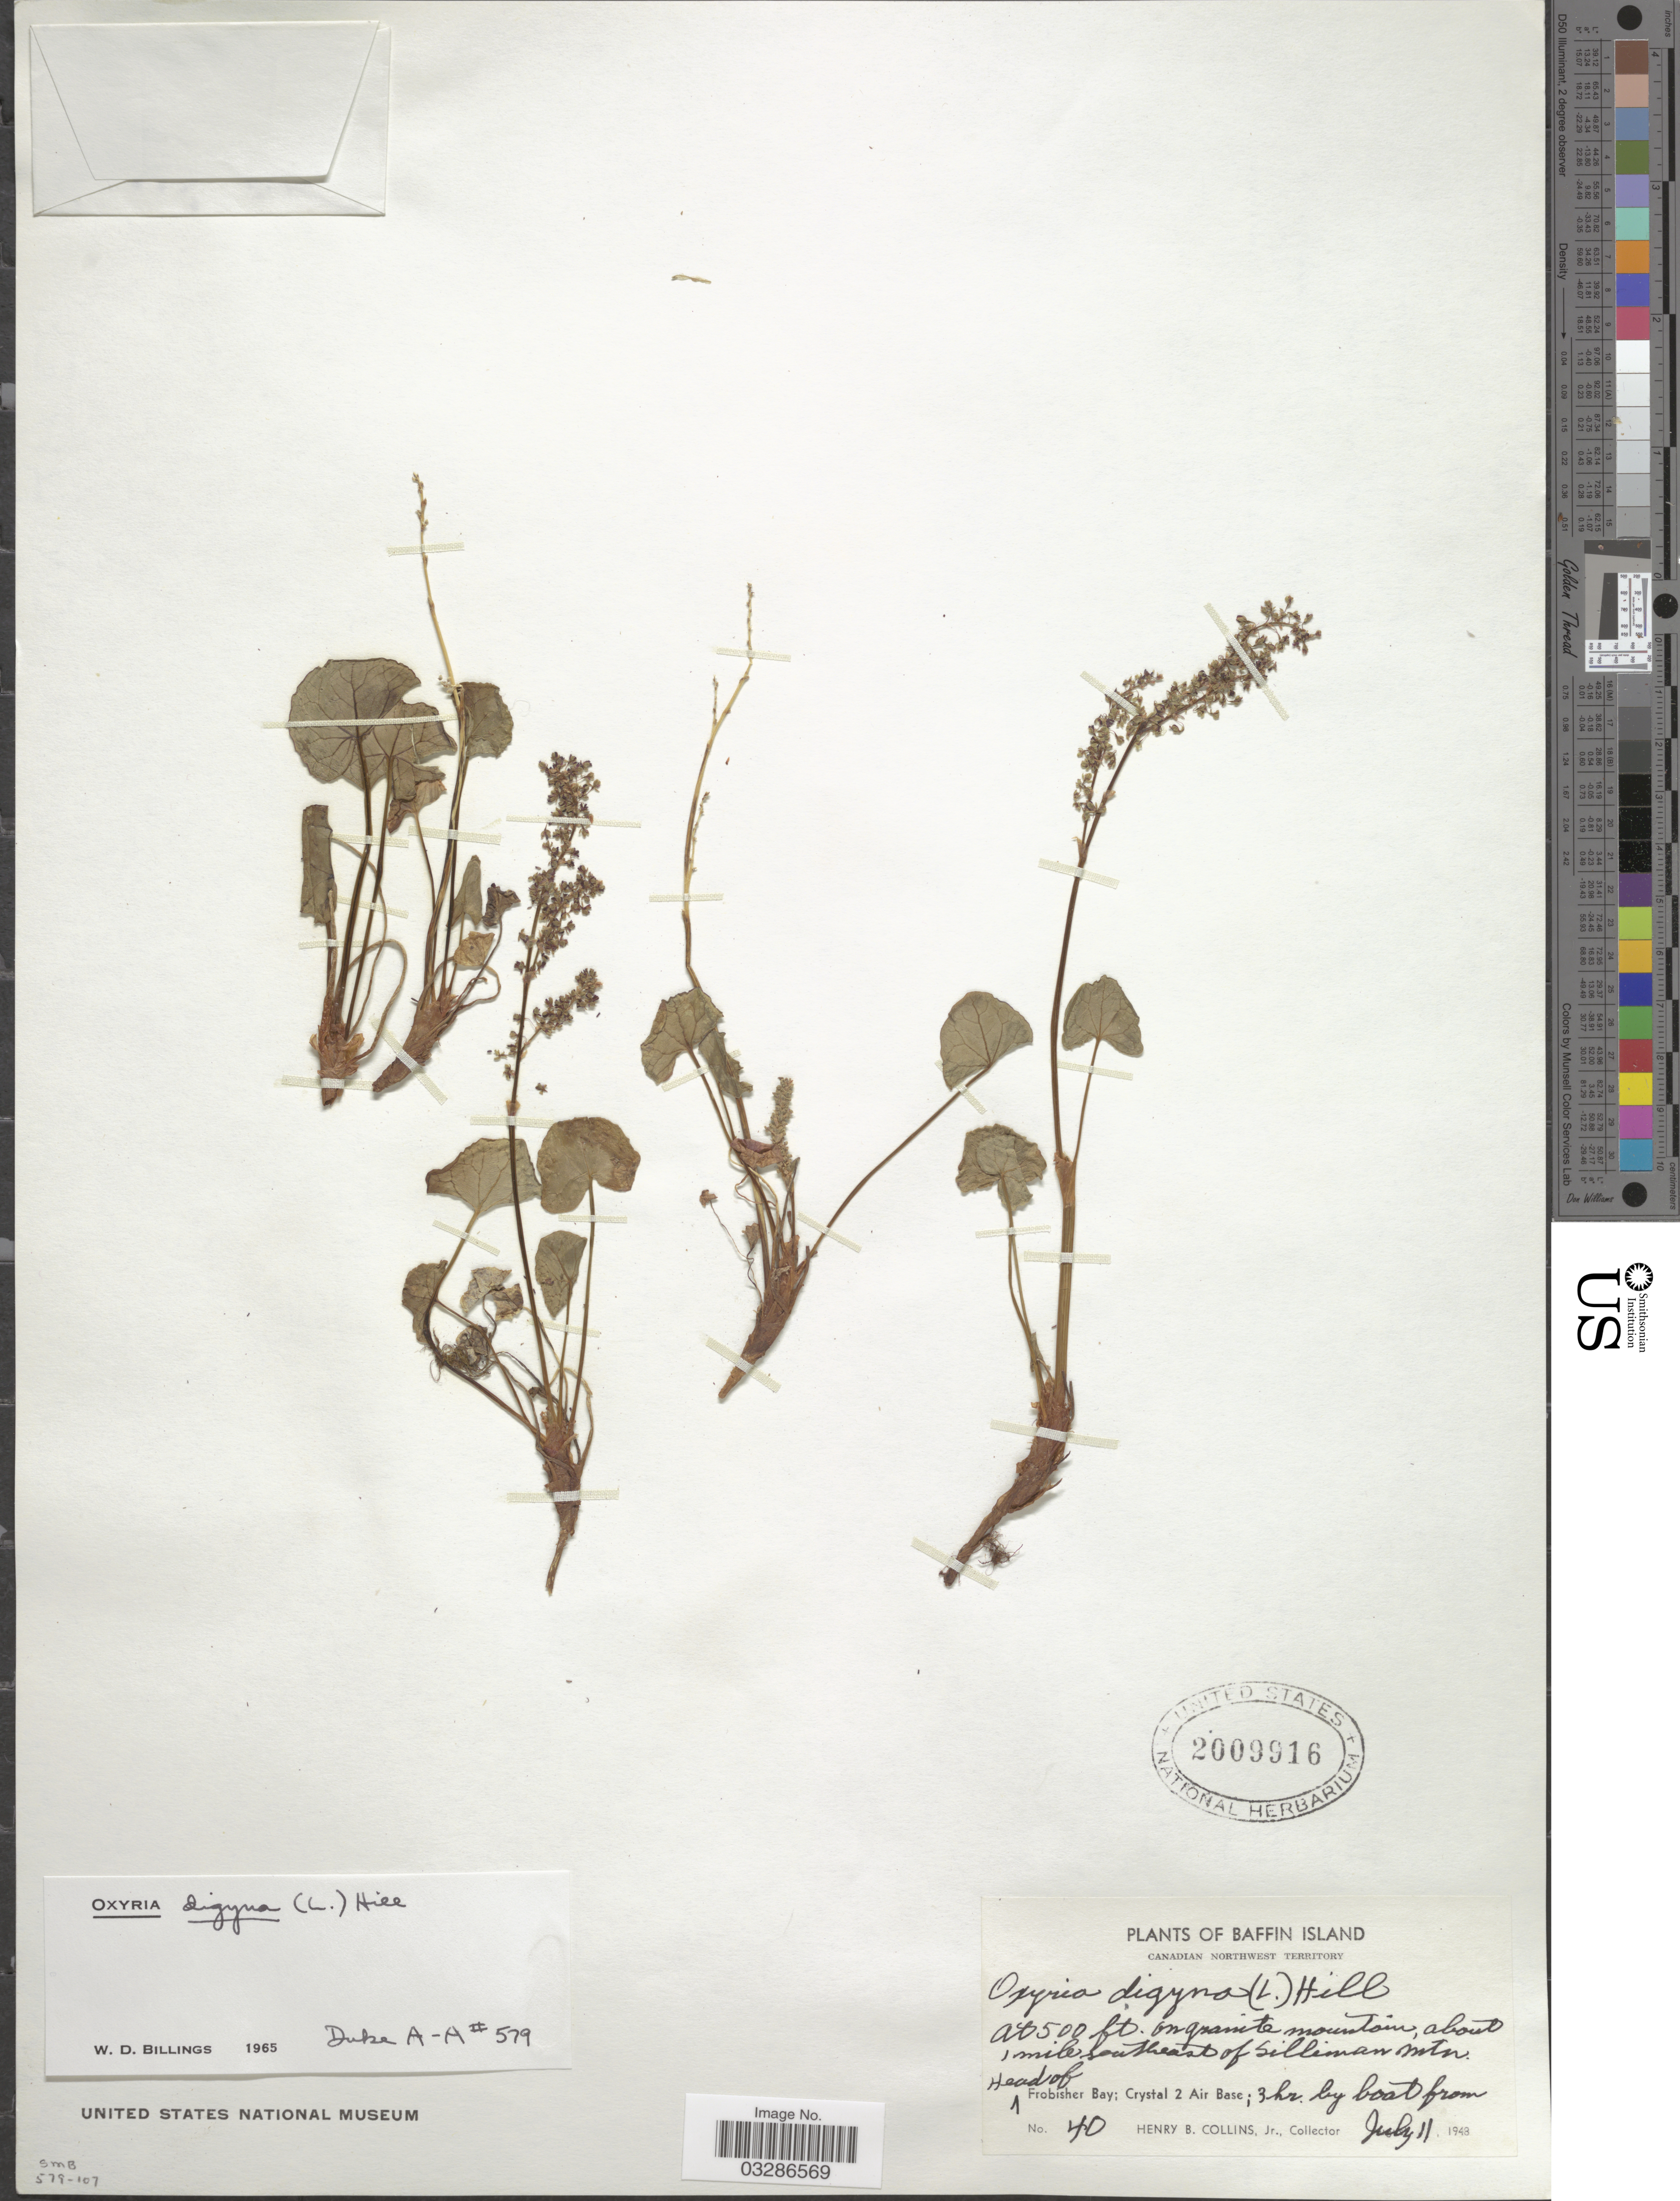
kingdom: Plantae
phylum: Tracheophyta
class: Magnoliopsida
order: Caryophyllales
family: Polygonaceae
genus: Oxyria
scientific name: Oxyria digyna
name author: (L.) Hill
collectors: H. Collins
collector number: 40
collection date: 1948-07-11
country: Canada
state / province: Northwest Territories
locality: Baffin Island, about 1 mile southeast of Silliman Mtn. Head of Frobisher Bay; Crystal 2 Air Base; 3 hr. by boat from 1.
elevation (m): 152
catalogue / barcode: US 2009916